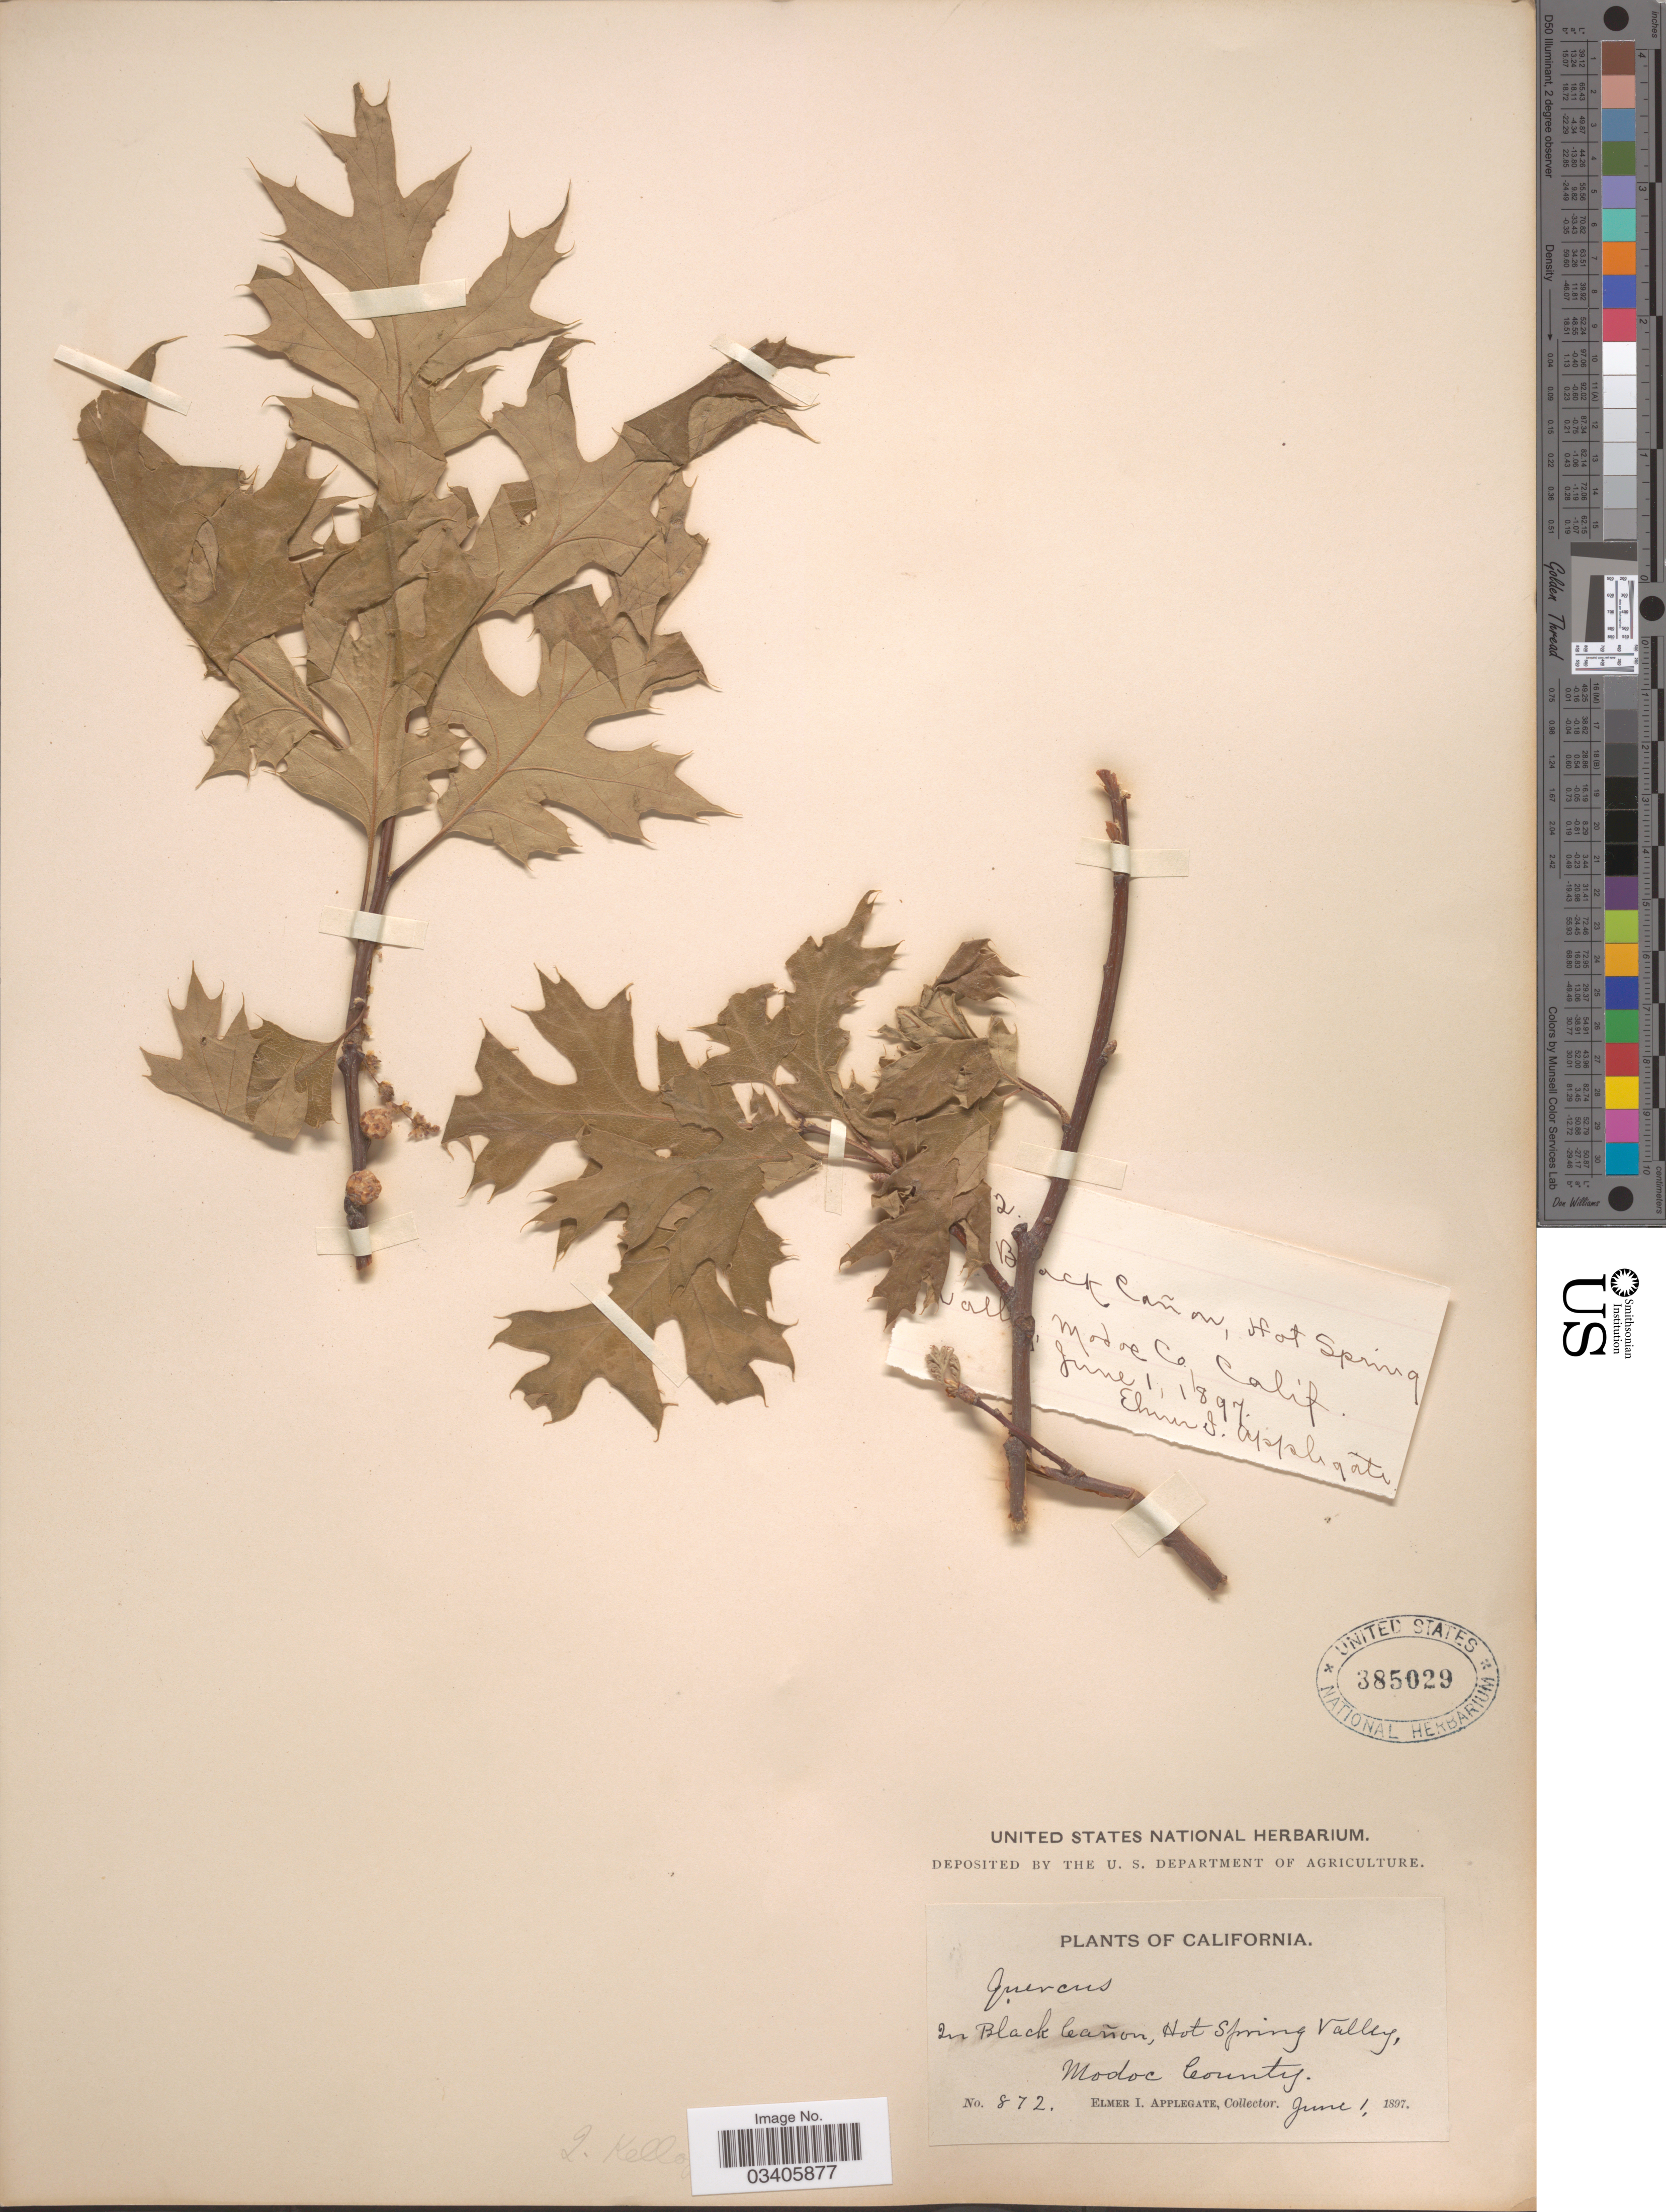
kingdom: Plantae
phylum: Tracheophyta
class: Magnoliopsida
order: Fagales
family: Fagaceae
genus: Quercus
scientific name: Quercus kelloggii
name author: Newb.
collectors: E. I. Applegate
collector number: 872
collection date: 1897-06-01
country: United States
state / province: California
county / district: Modoc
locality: In Black Cañon, Hot Spring Valley, Modoc County.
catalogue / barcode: US 385029